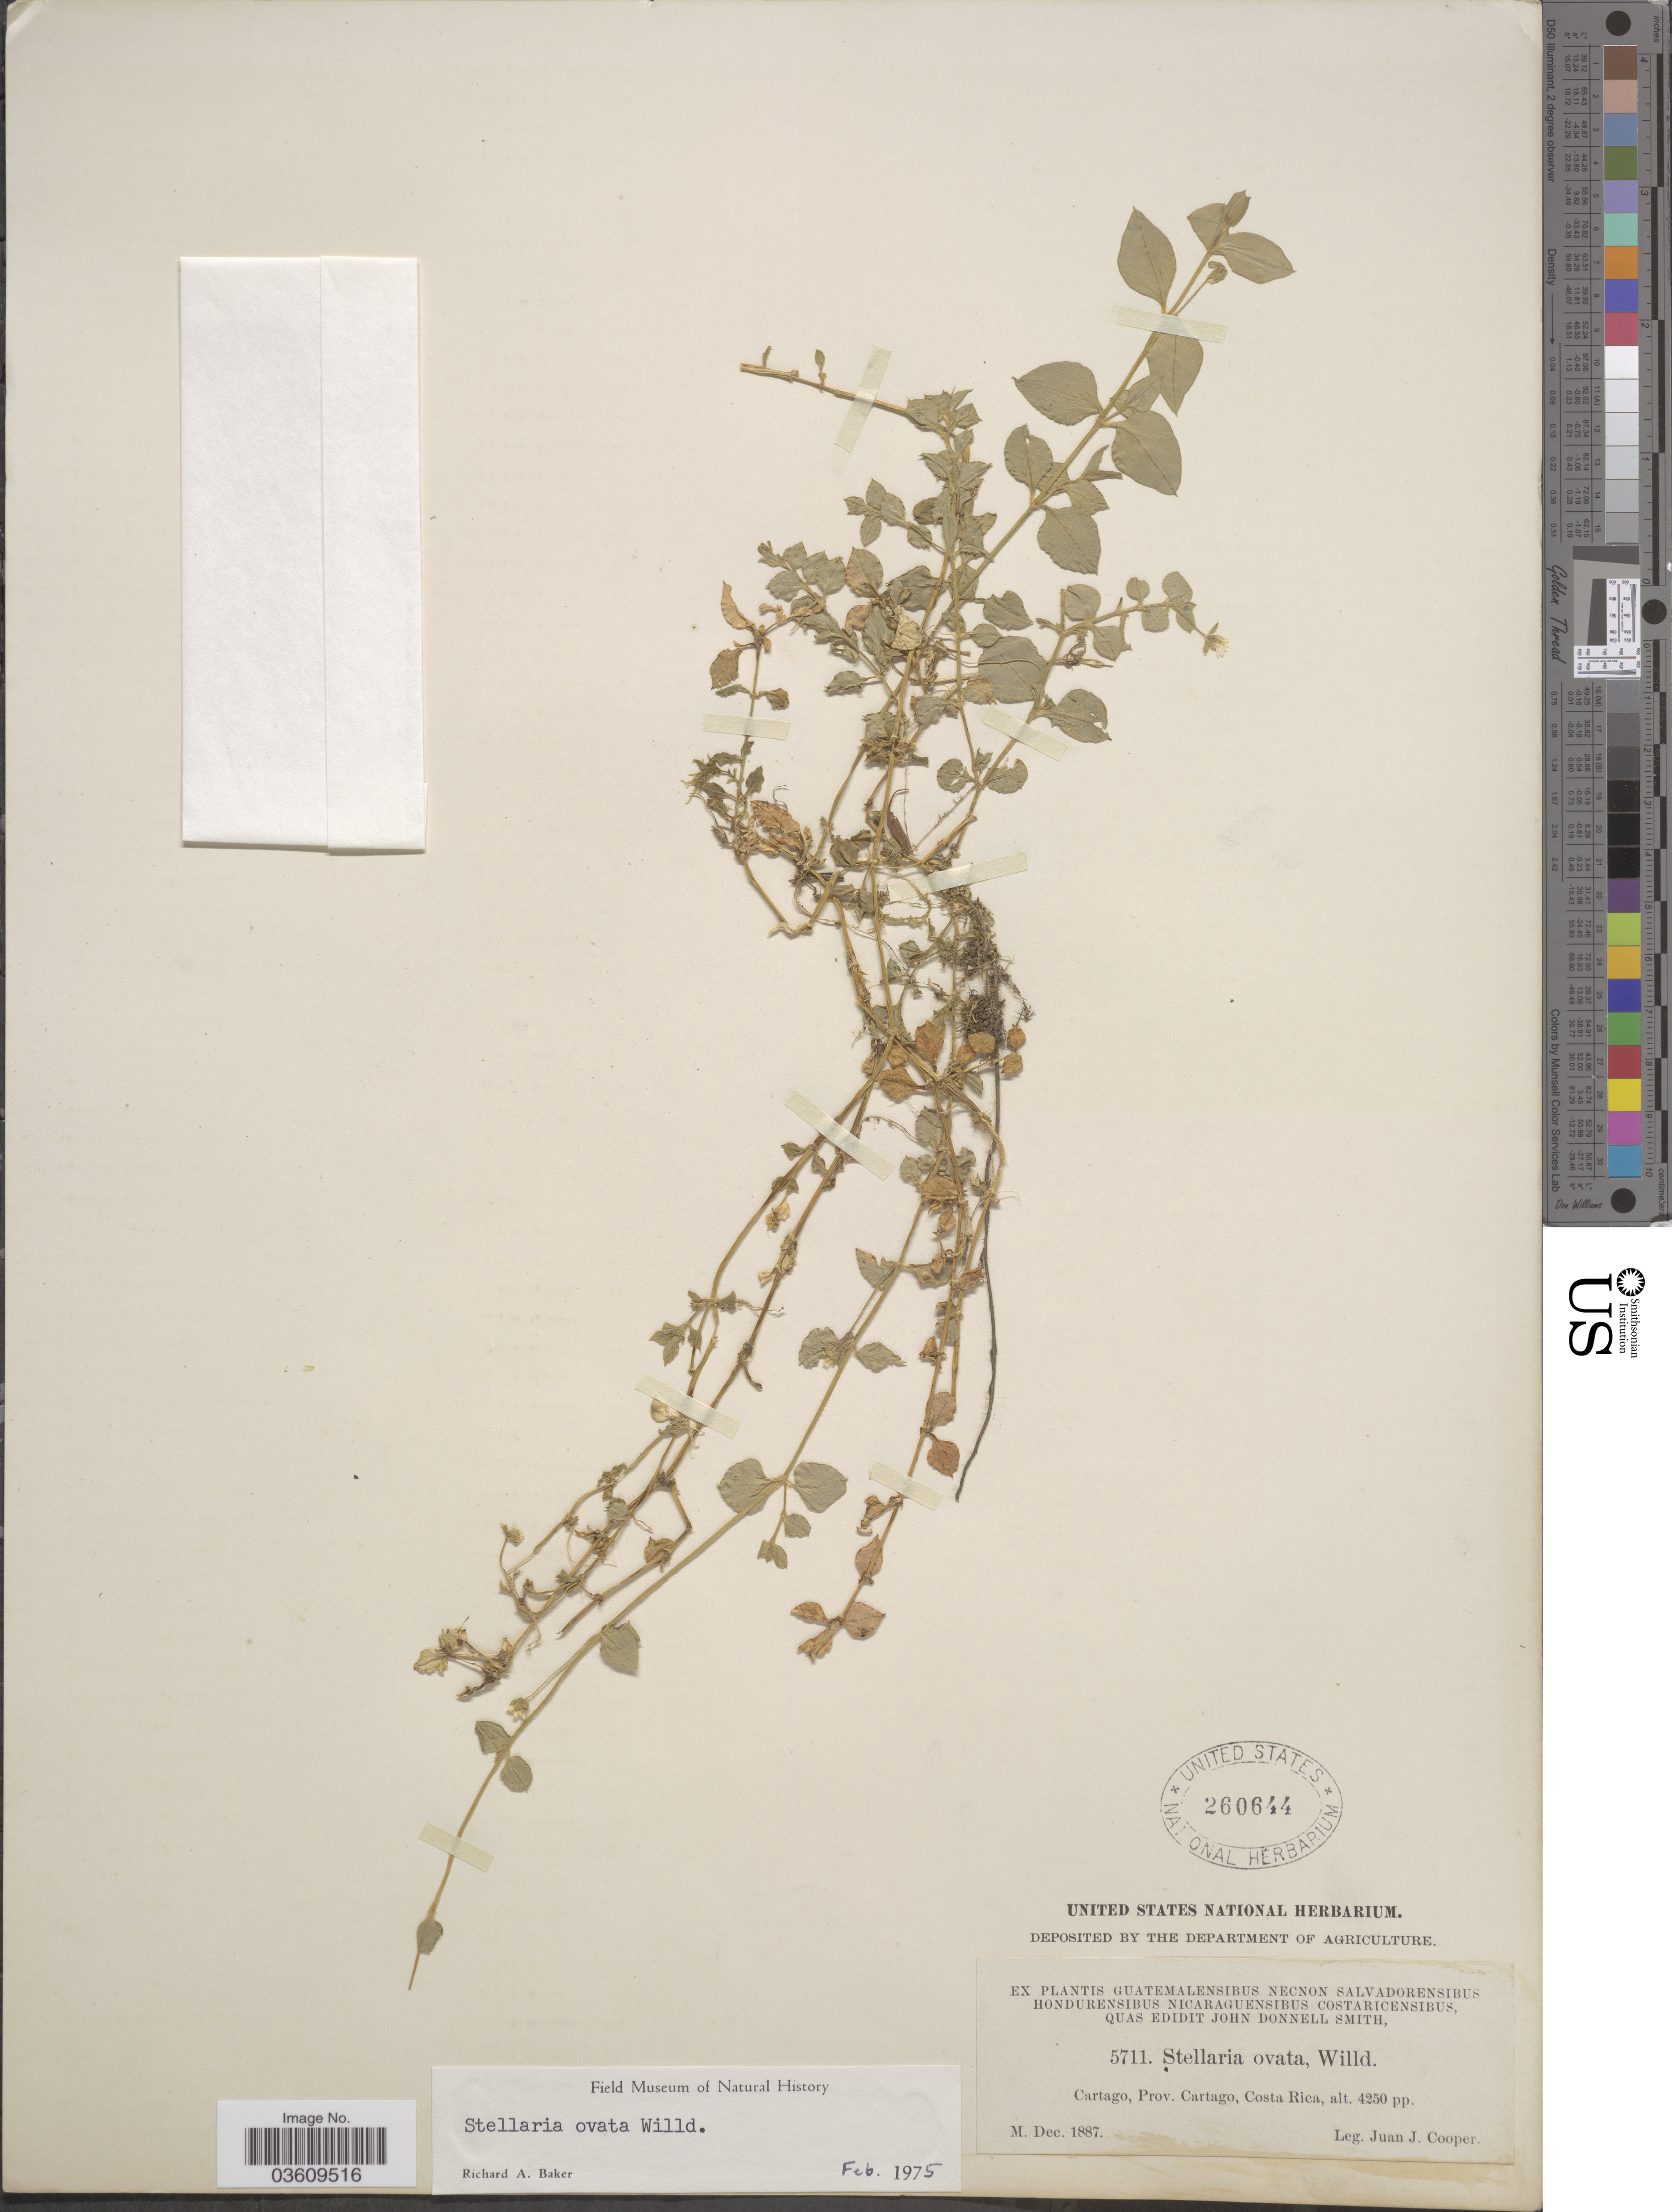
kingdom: Plantae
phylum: Tracheophyta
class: Magnoliopsida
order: Caryophyllales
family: Caryophyllaceae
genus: Stellaria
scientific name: Stellaria ovata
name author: Willd.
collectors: J. J. Cooper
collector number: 5711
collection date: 1887-12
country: Costa Rica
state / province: Cartago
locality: Cartago.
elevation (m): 1295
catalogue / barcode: US 260644